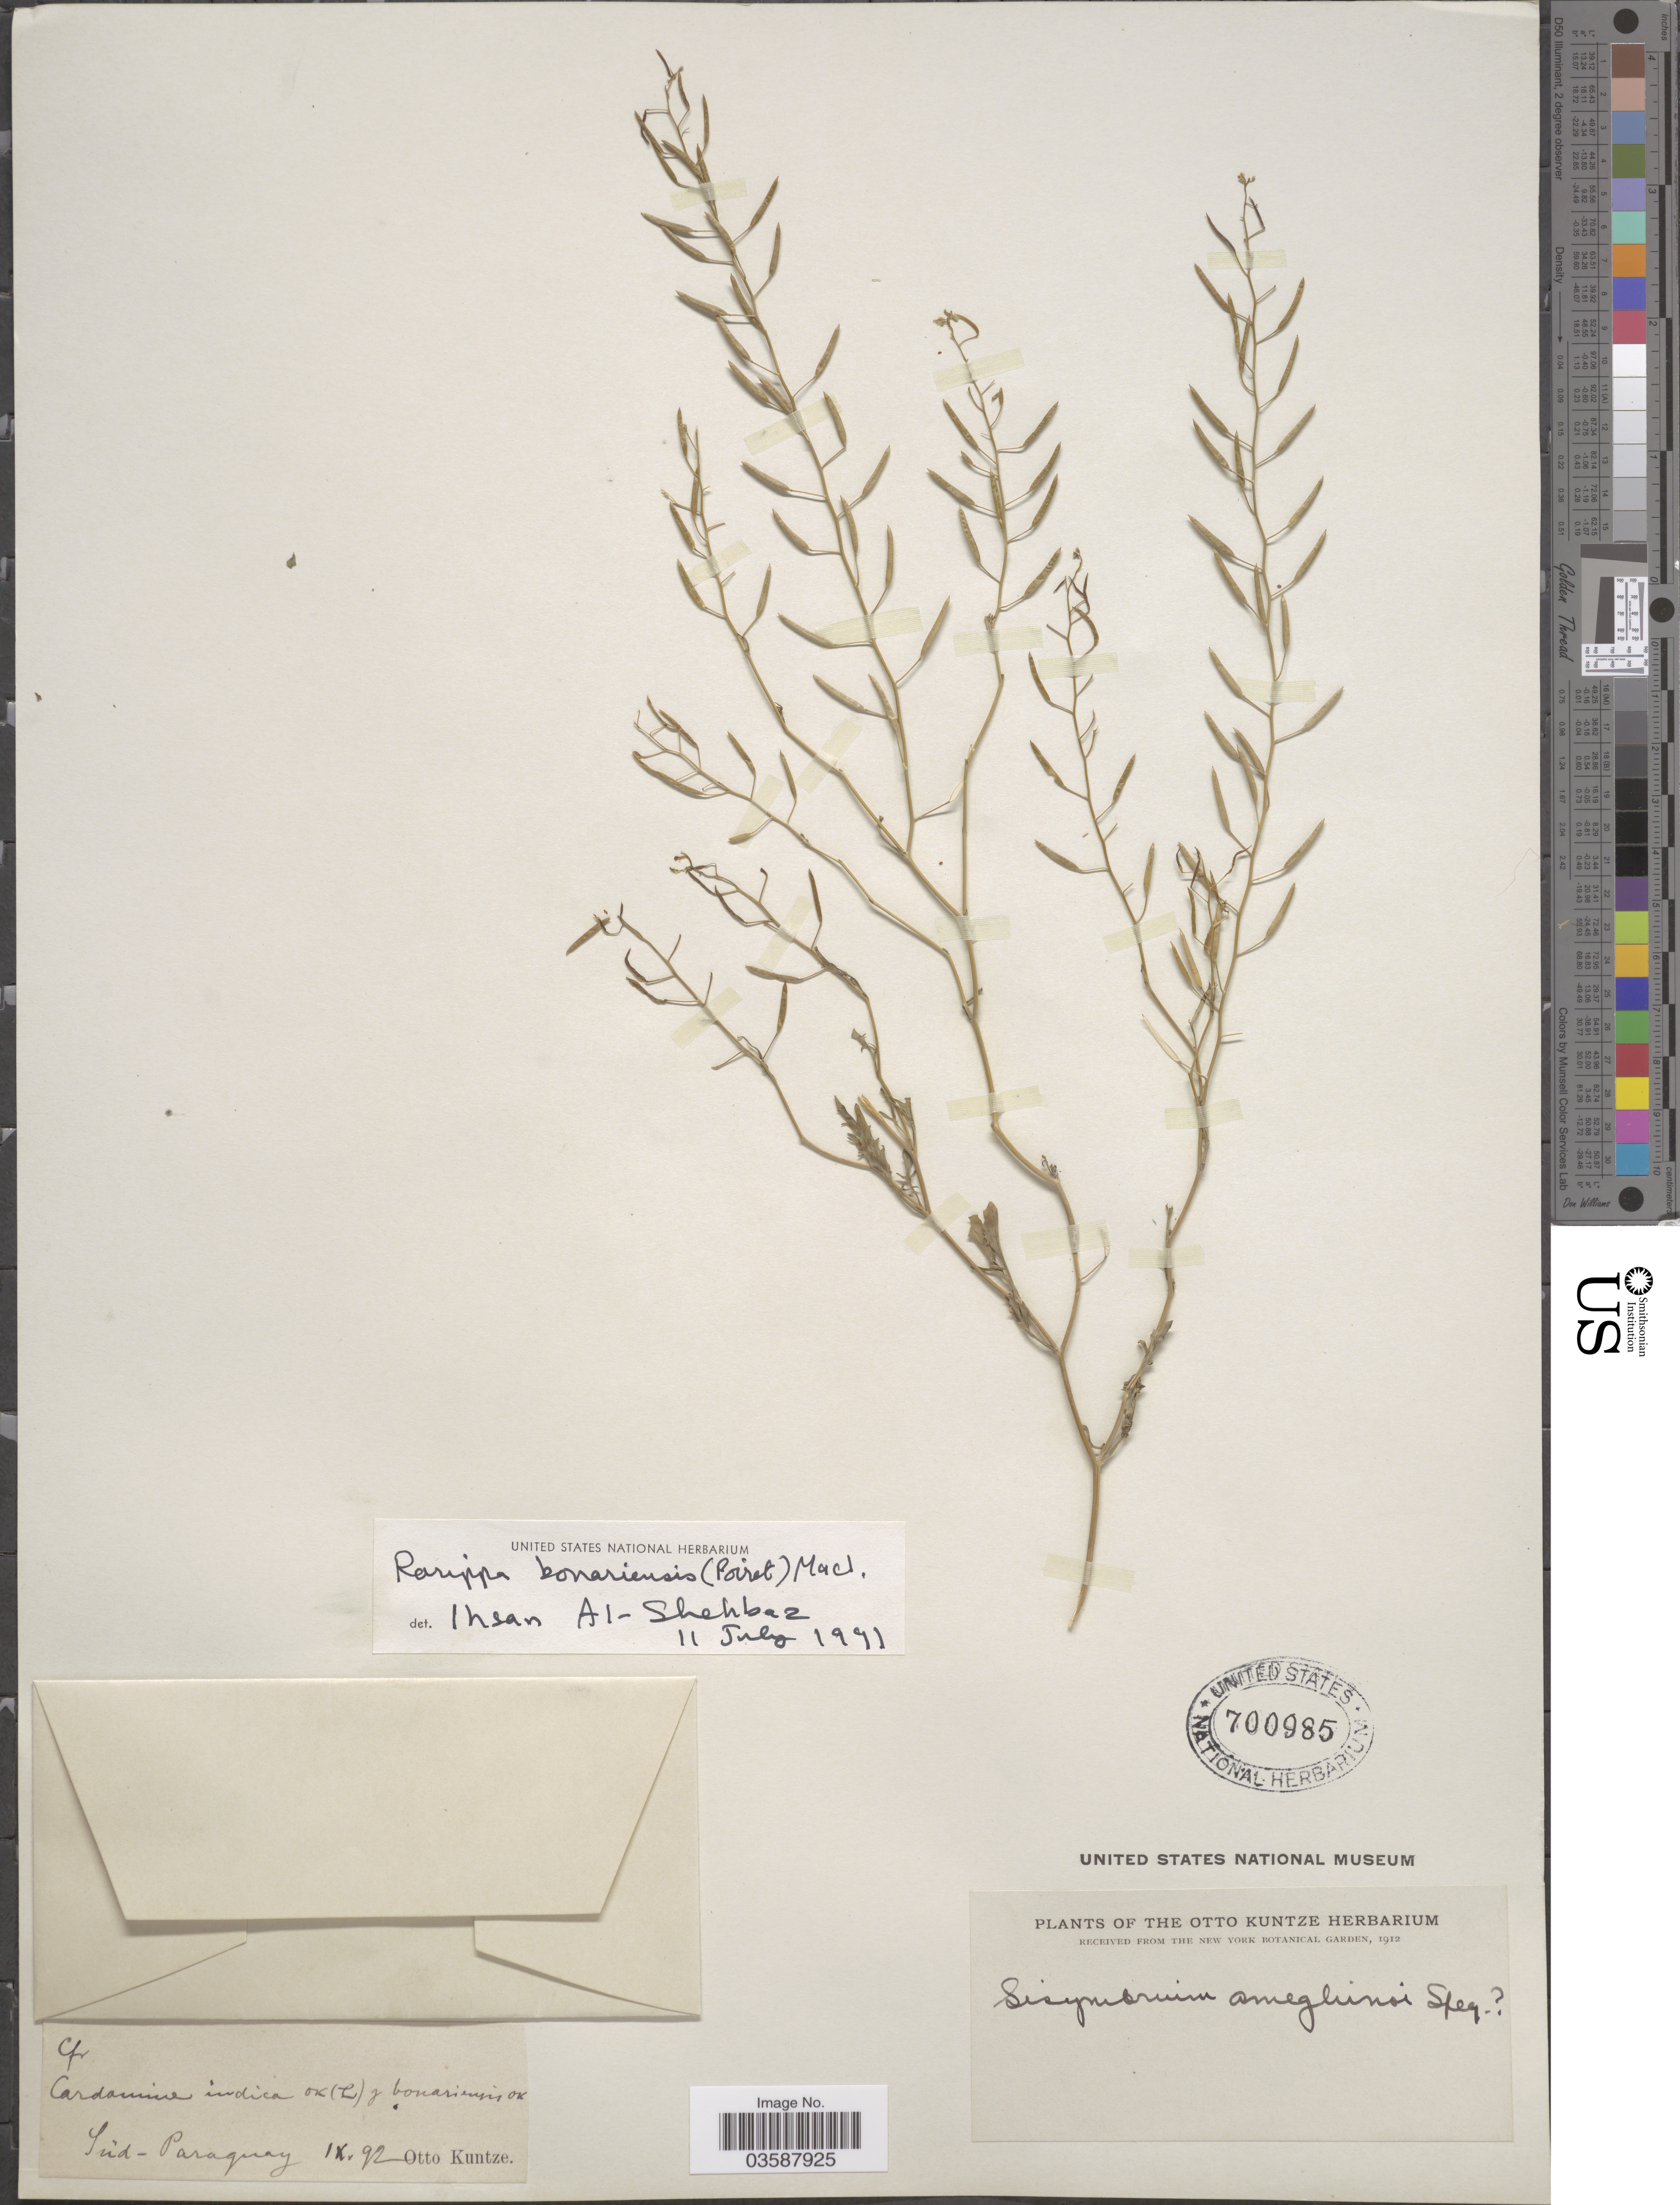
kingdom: Plantae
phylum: Tracheophyta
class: Magnoliopsida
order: Brassicales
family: Brassicaceae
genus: Rorippa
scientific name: Rorippa bonariensis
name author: (Poir.) Macloskie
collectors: C.E.O. Kuntze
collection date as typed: Transcribed d/m/y: /9/92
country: Paraguay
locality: Süd-Paraguay.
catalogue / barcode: US 700985